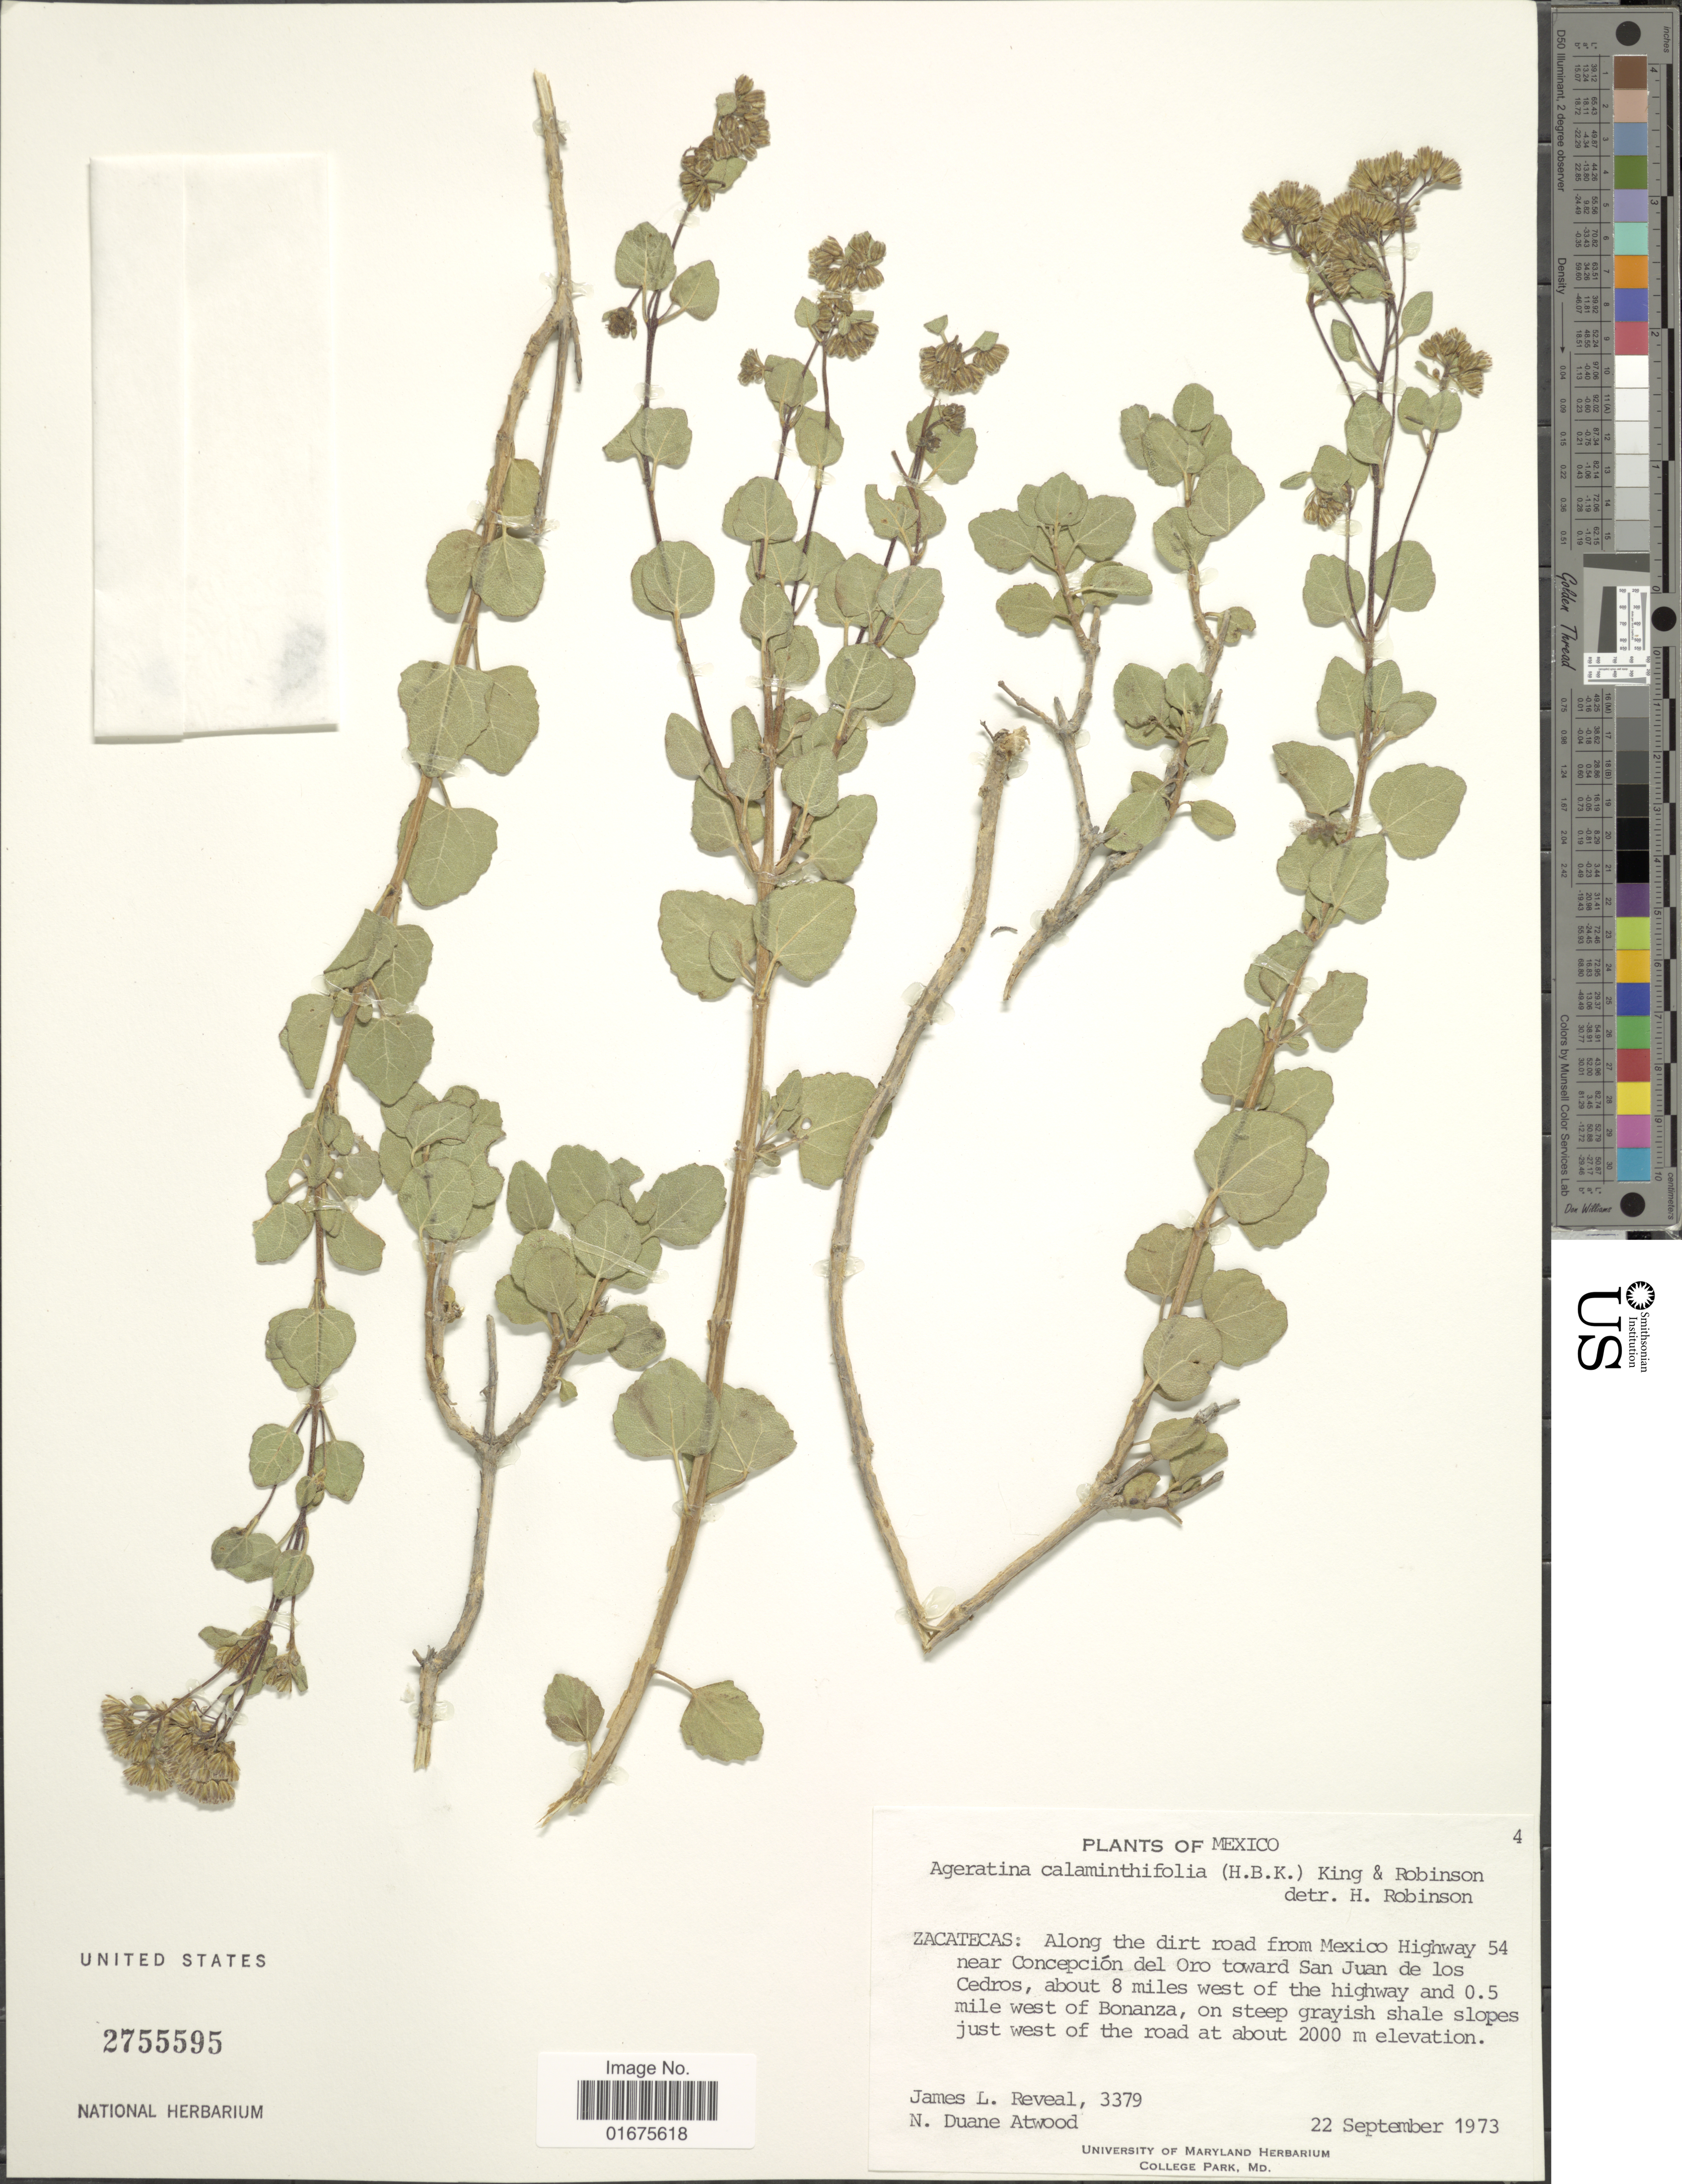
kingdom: Plantae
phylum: Tracheophyta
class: Magnoliopsida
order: Asterales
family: Asteraceae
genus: Ageratina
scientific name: Ageratina calaminthaefolia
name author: (Kunth) R.M. King & H. Rob.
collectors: J. L. Reveal & N. Atwood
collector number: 3379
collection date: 1973-09-22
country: Mexico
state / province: Zacatecas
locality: Along the dirt road from Mexico Highway 54 near Concepcion del Oro toward San Juan de los Cedros, about 8 miles west of the highway and 0.5 mile west of Bonanza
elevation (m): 2000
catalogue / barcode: US 2755595